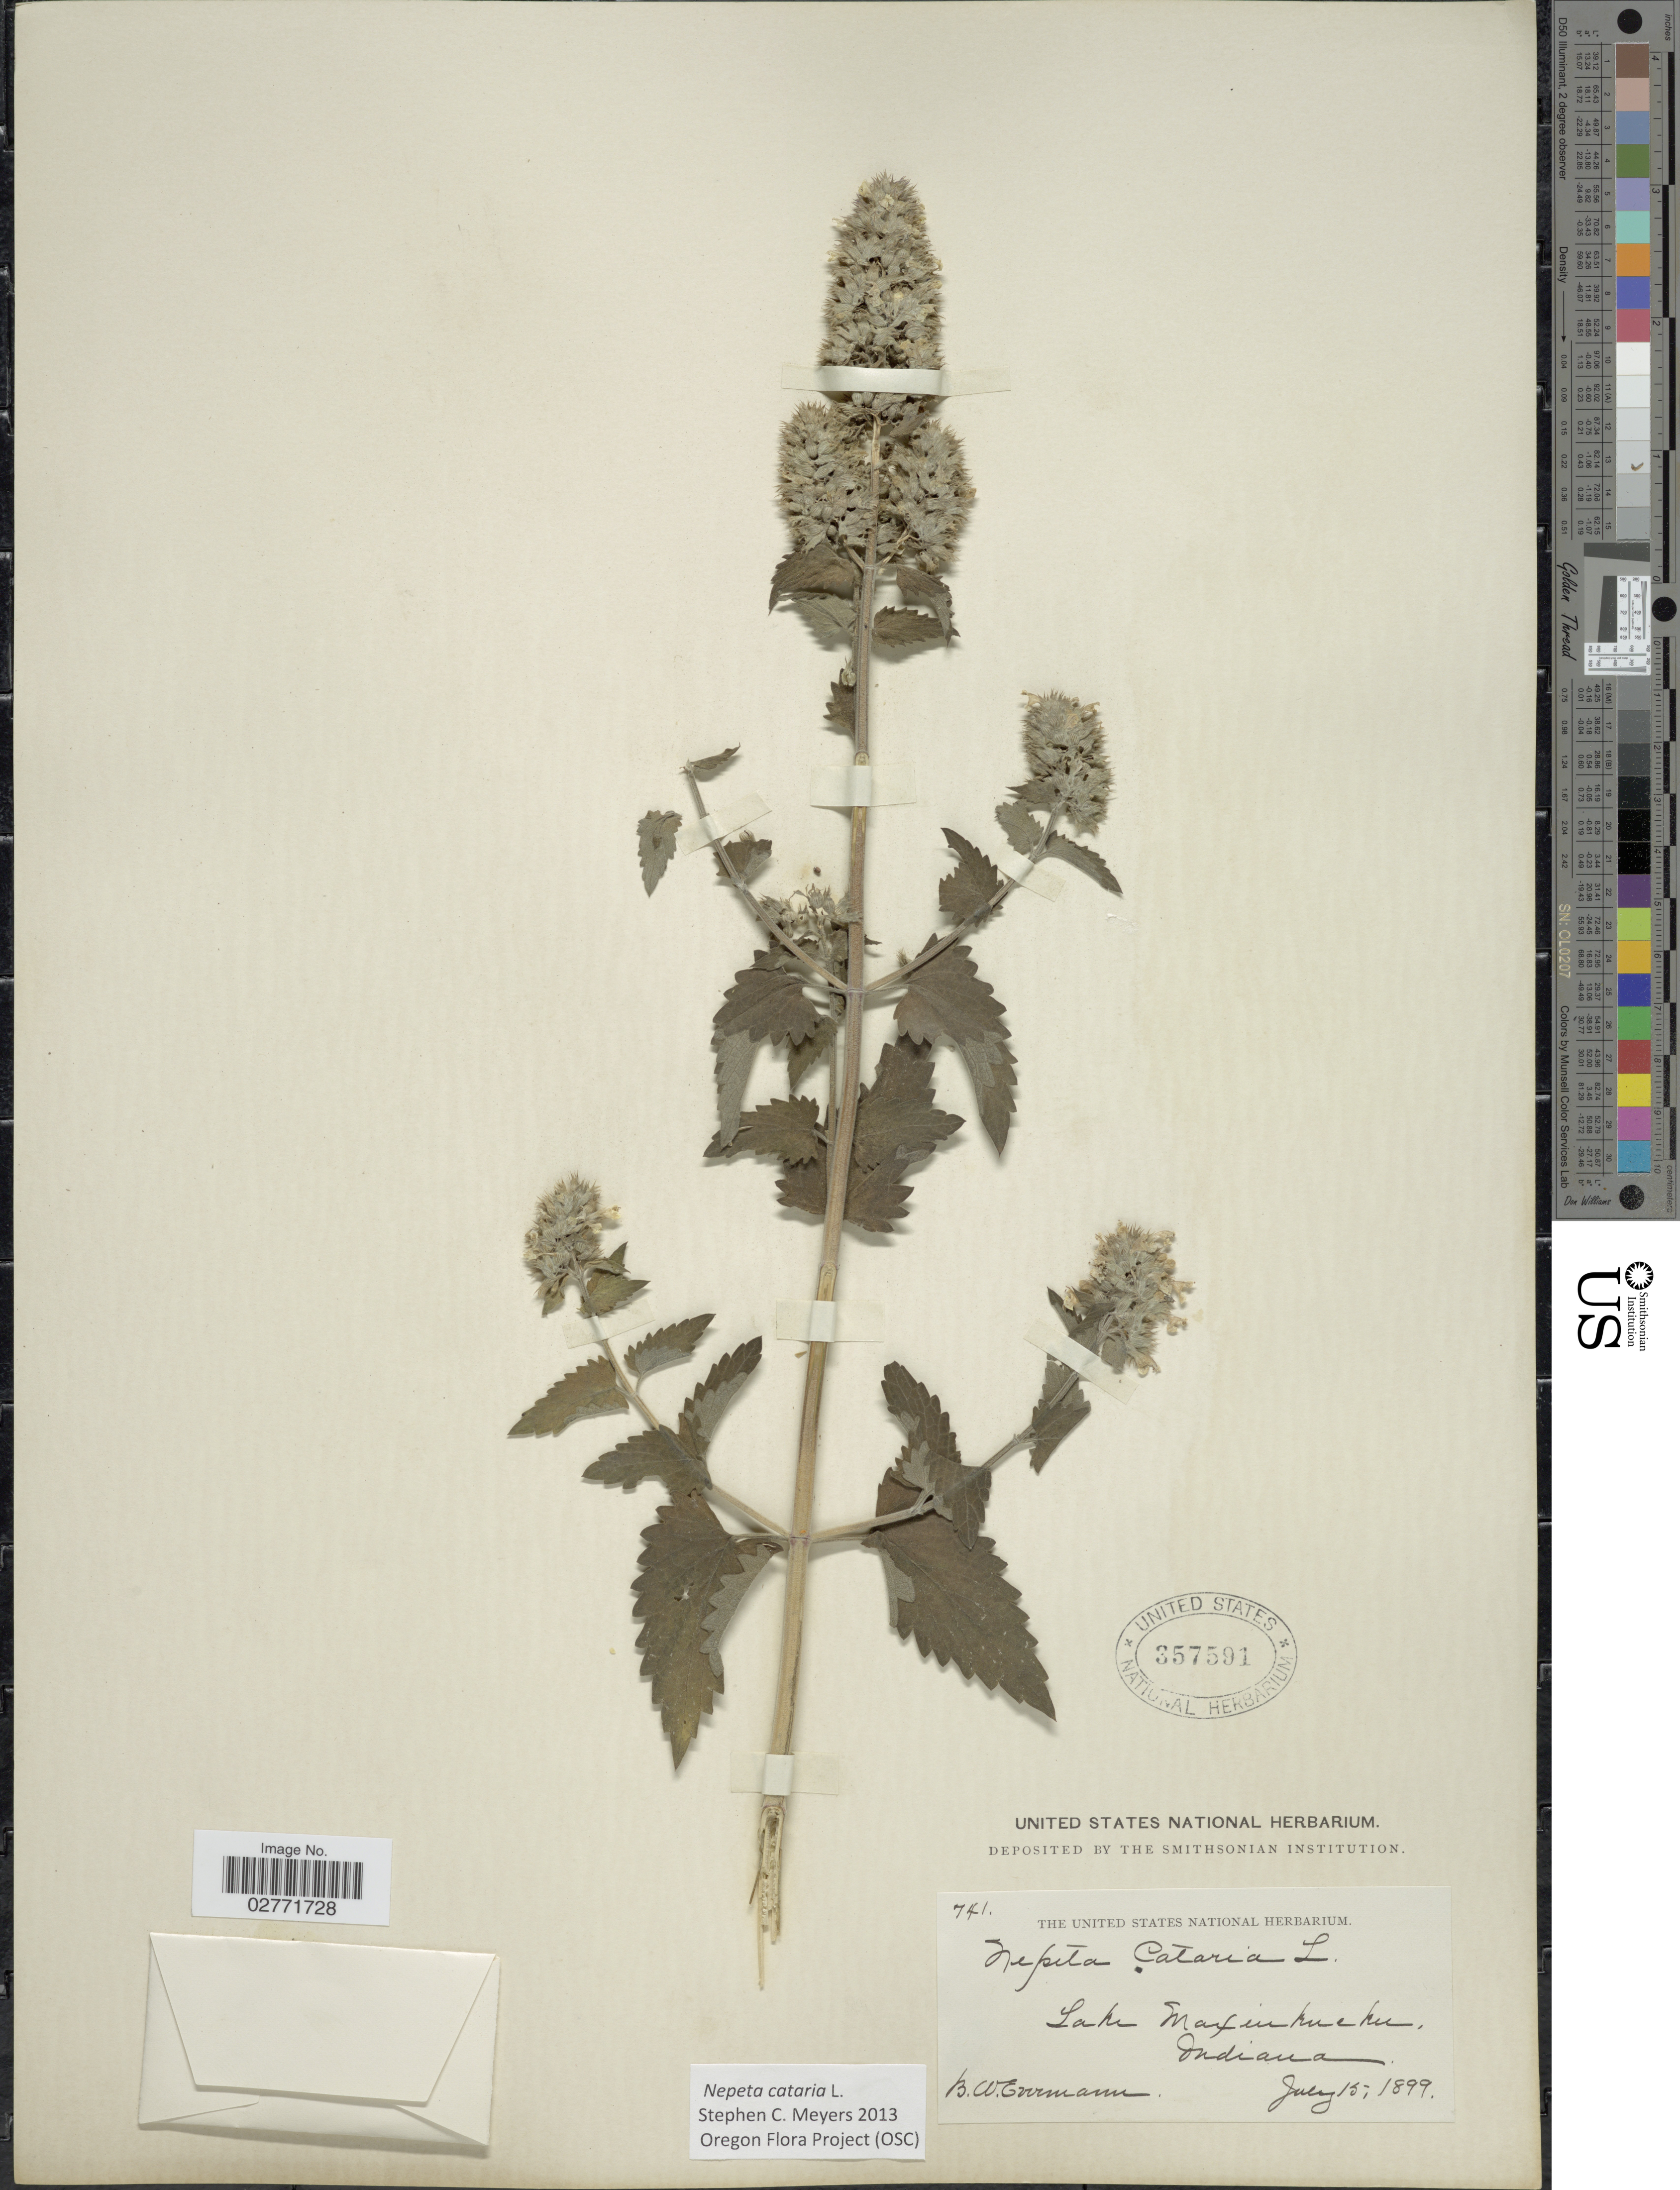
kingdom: Plantae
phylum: Tracheophyta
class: Magnoliopsida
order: Lamiales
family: Lamiaceae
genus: Nepeta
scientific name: Nepeta cataria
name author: L.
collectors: B. W. Evermann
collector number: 741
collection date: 1899-07-15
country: United States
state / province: Indiana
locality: Lake Maxinkuckee.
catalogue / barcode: US 357591